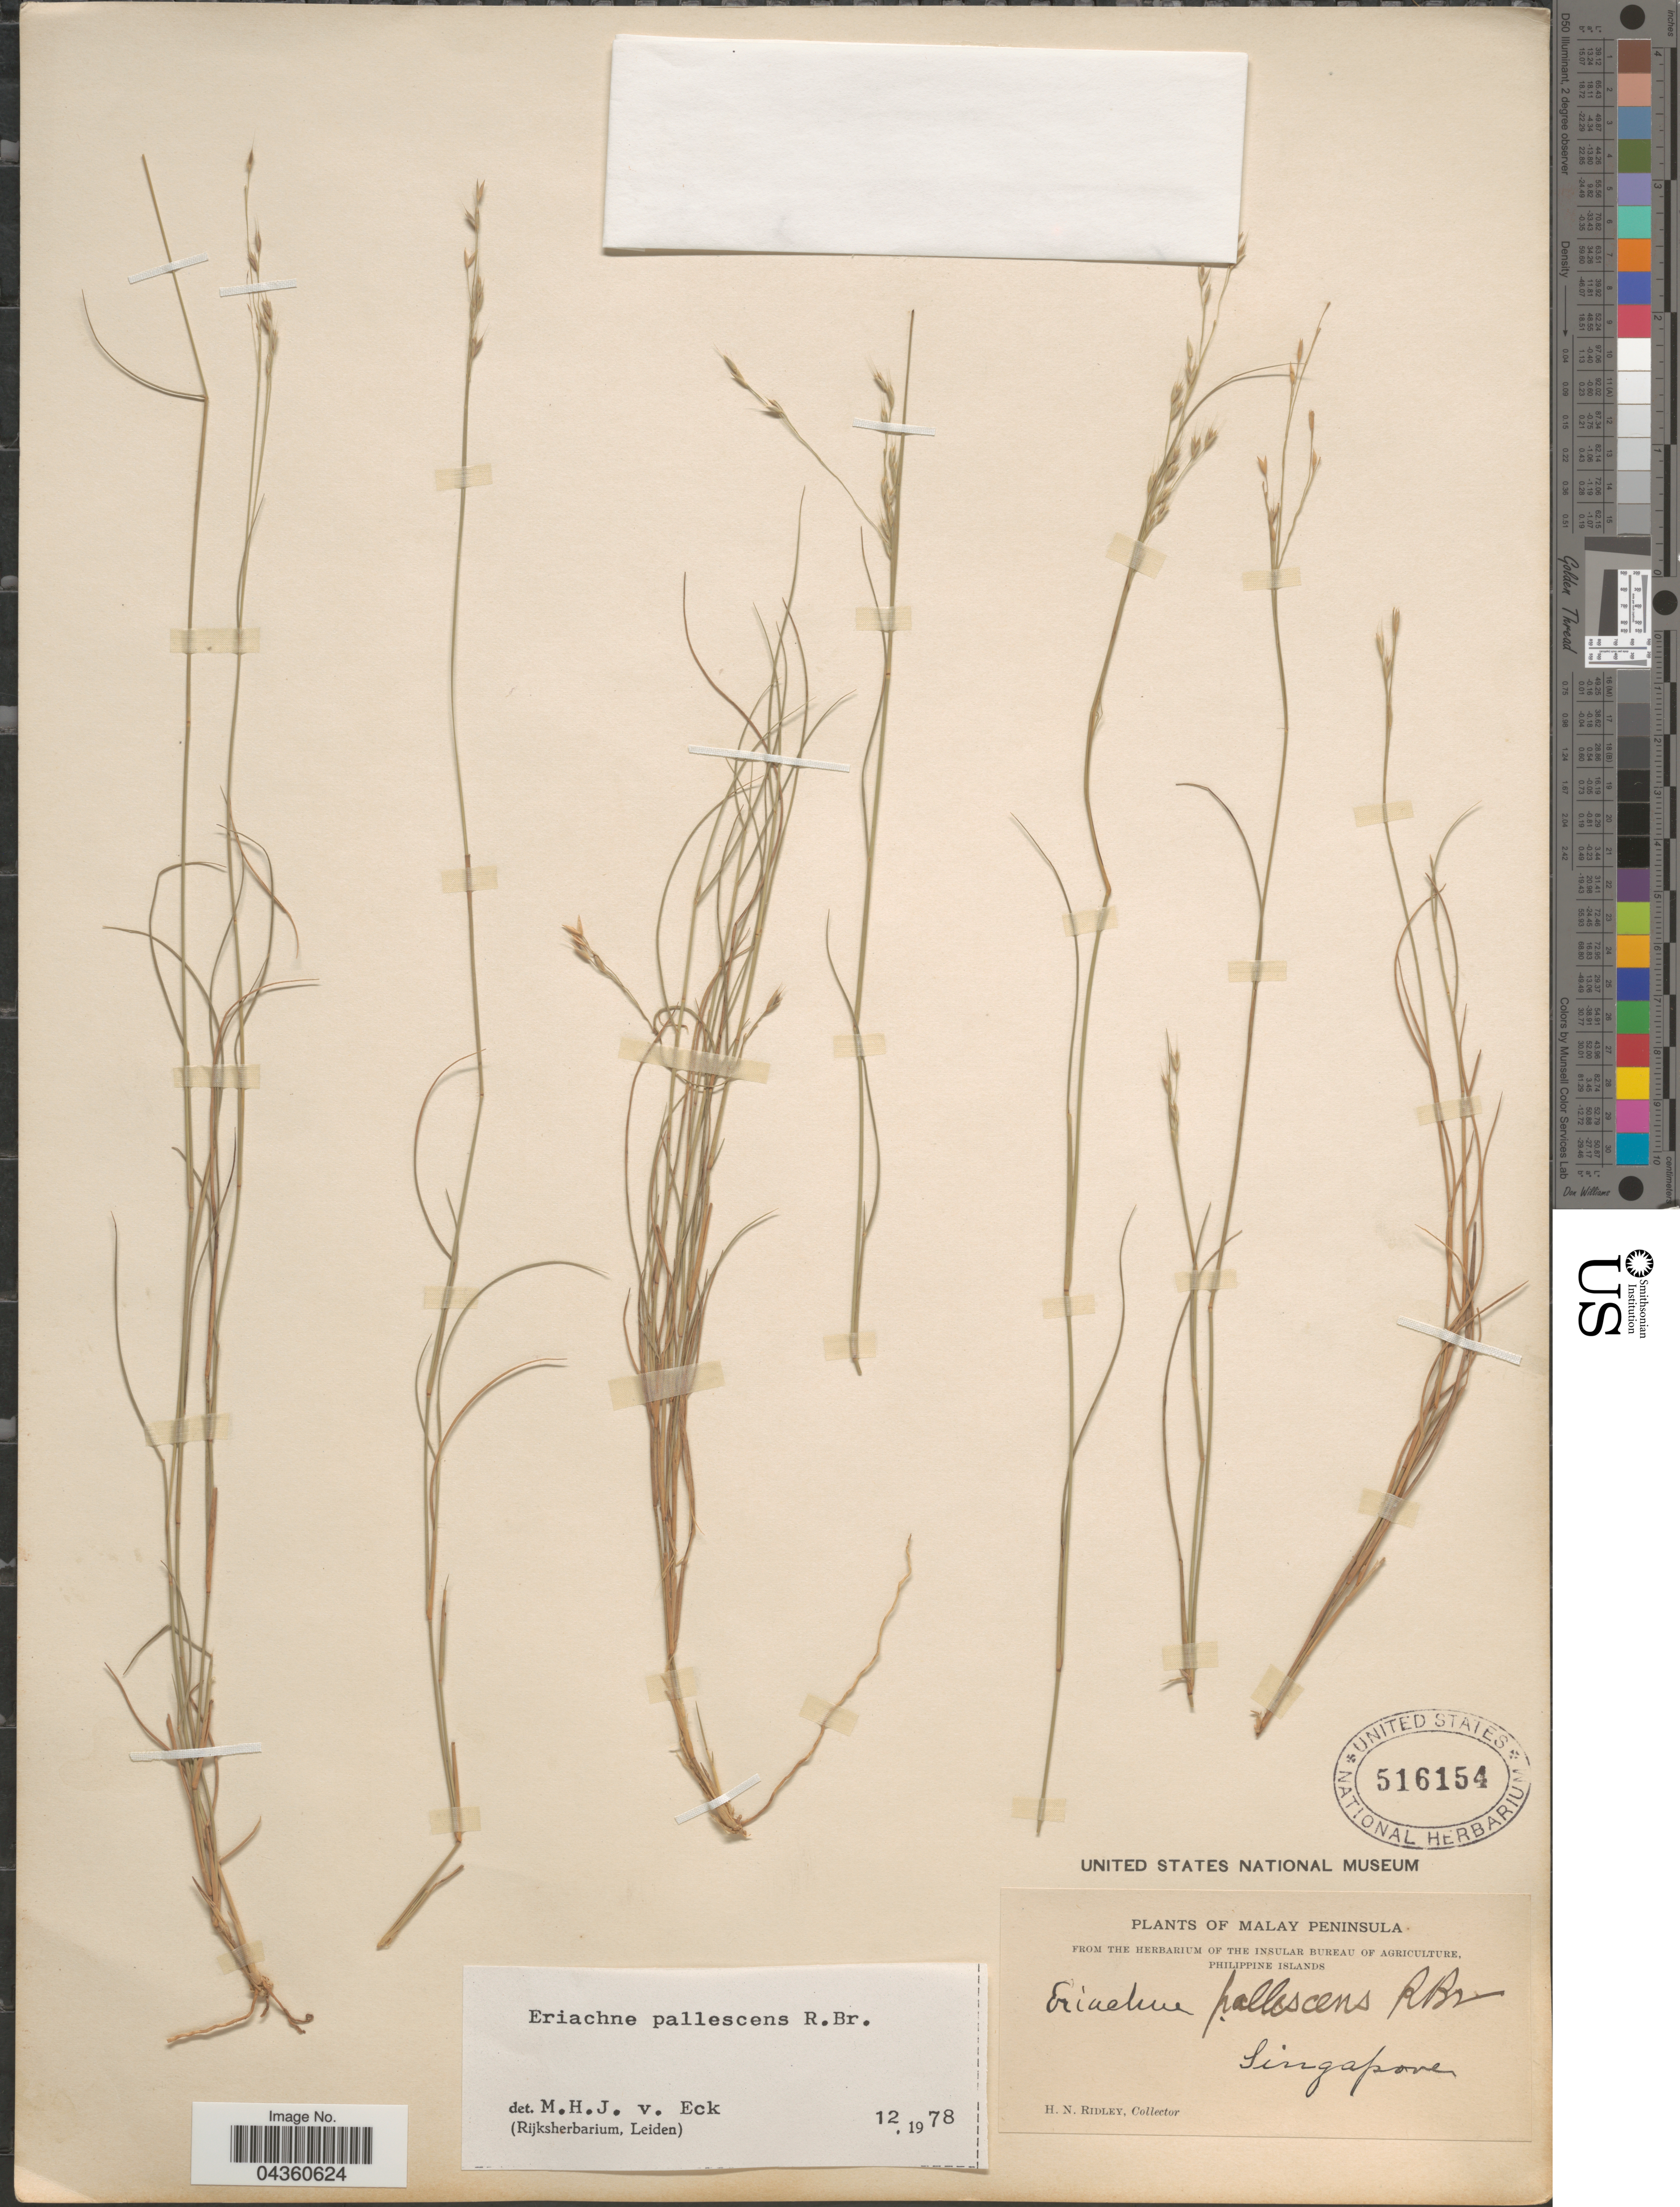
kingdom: Plantae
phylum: Tracheophyta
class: Liliopsida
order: Poales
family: Poaceae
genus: Eriachne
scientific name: Eriachne pallescens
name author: R. Br.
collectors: H. N. Ridley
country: Singapore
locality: Malay Peninsula.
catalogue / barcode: US 516154